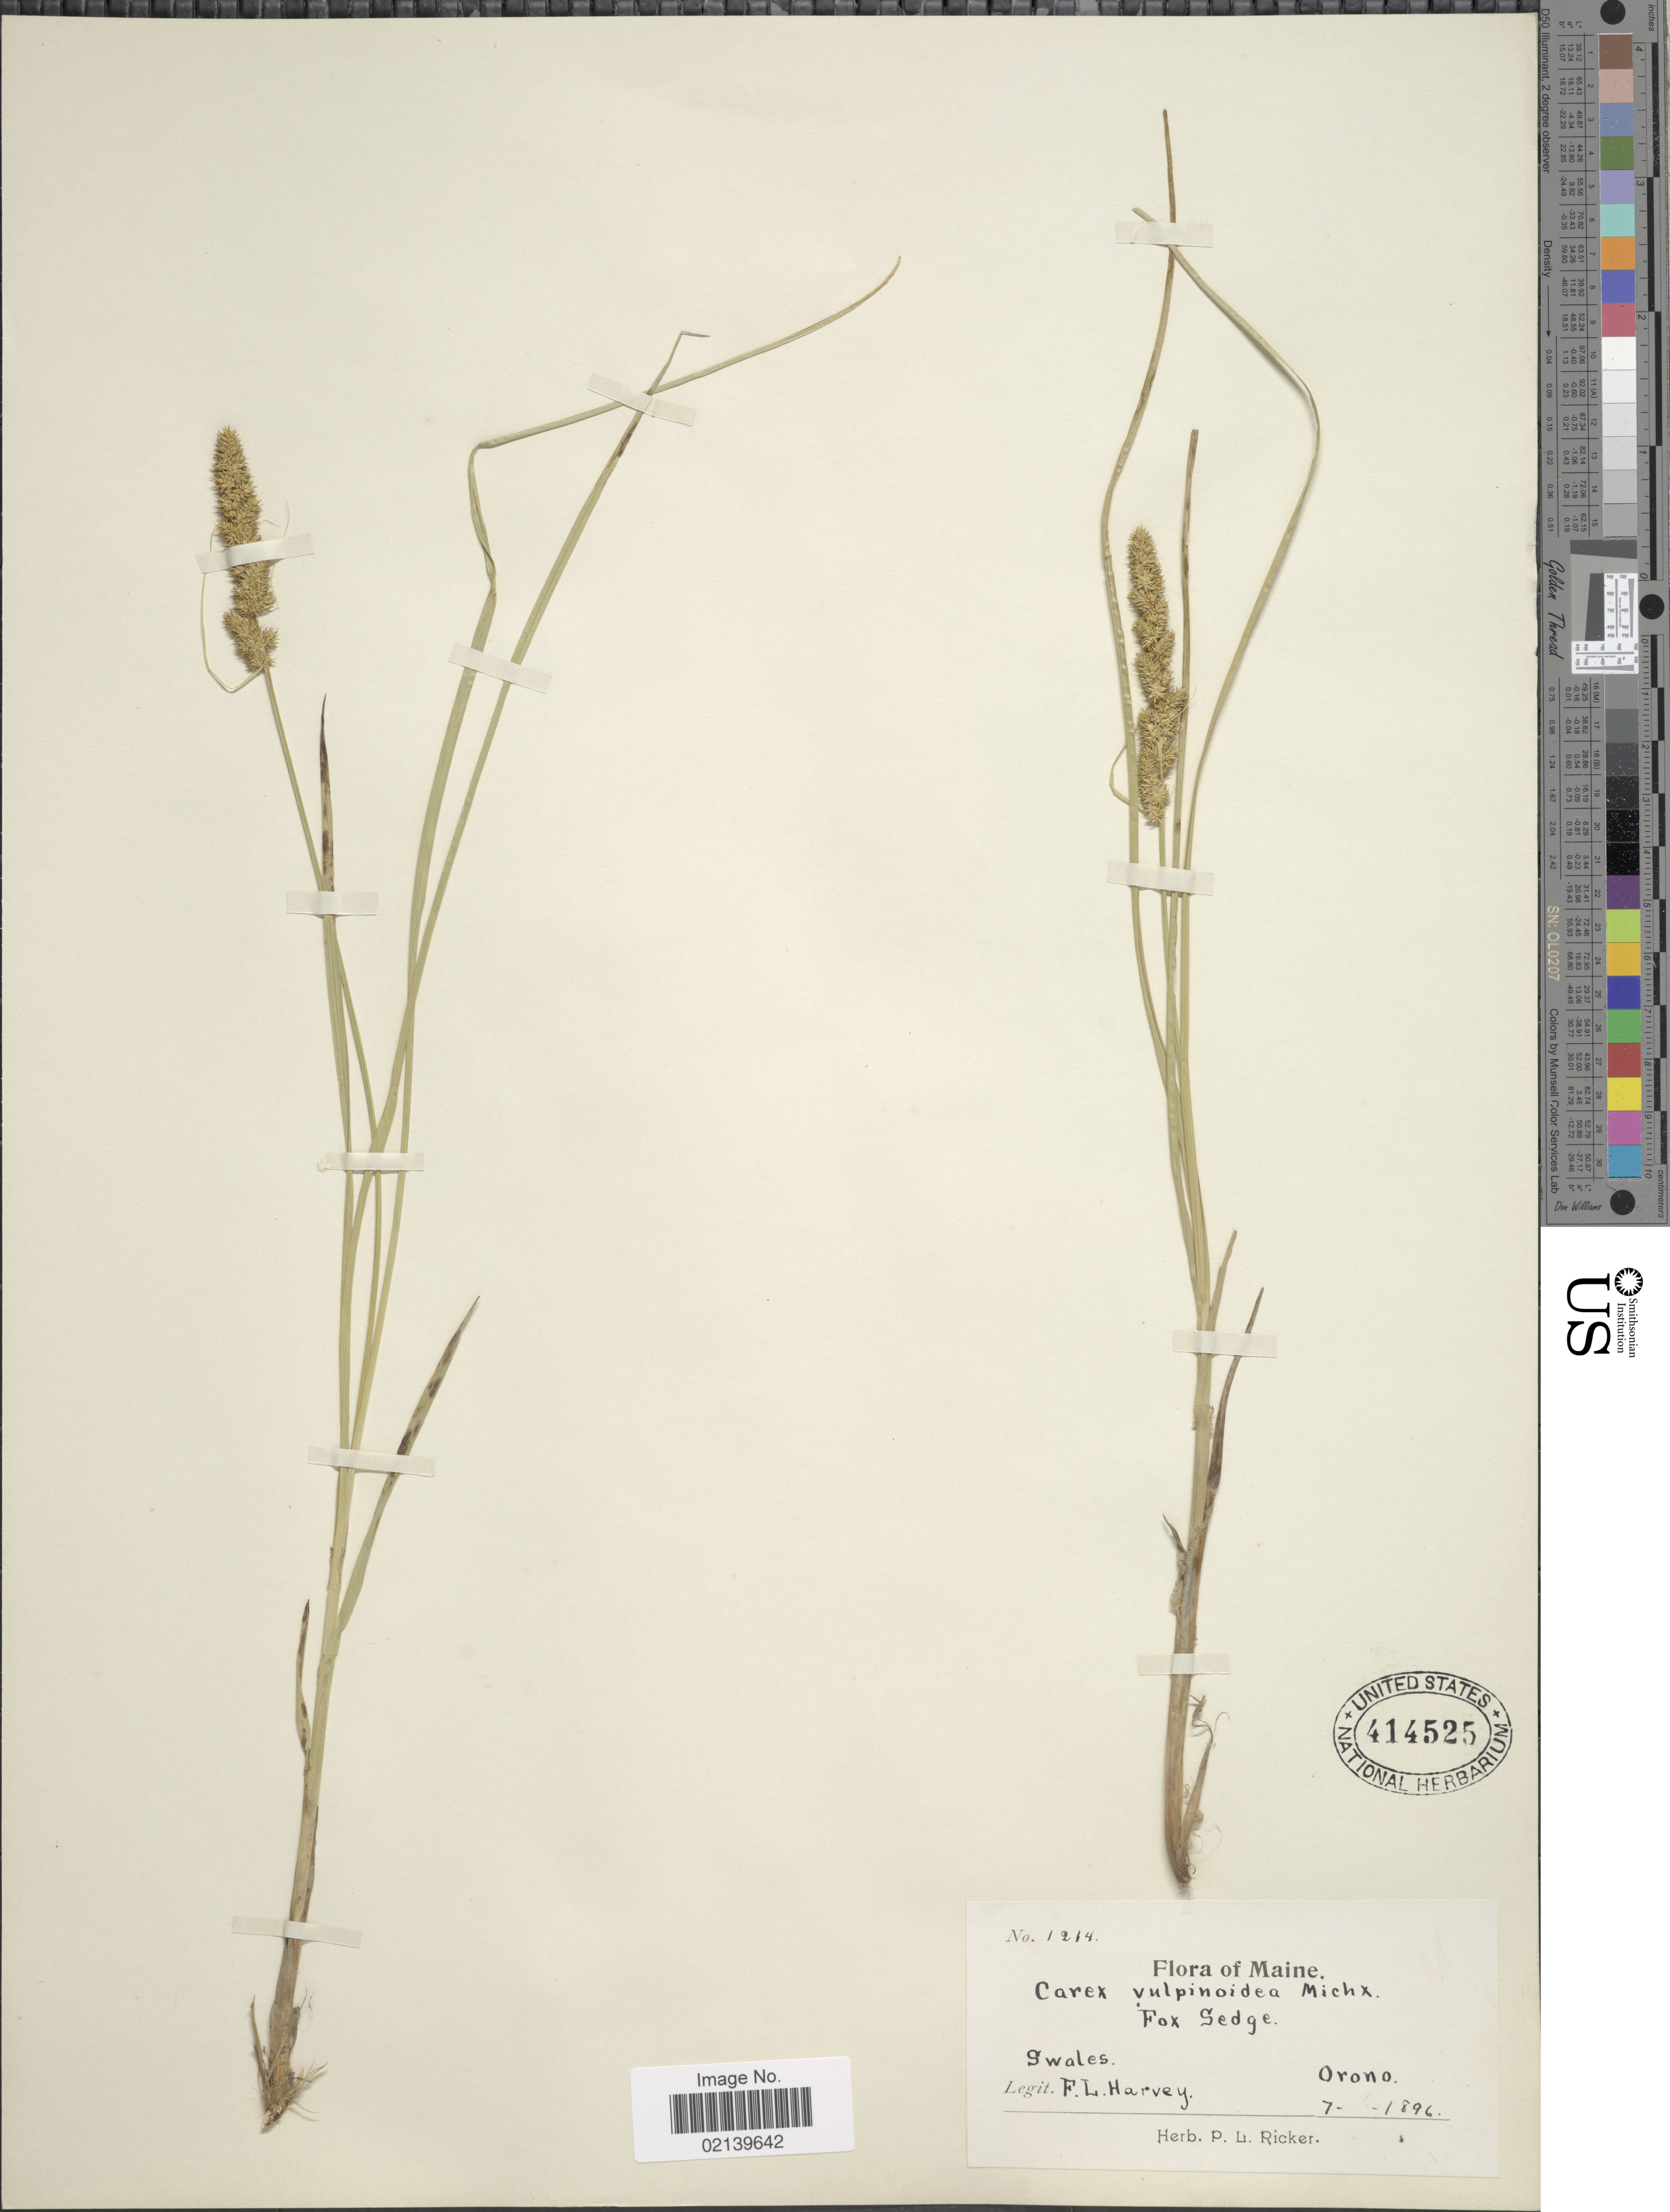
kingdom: Plantae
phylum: Tracheophyta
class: Liliopsida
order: Poales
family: Cyperaceae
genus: Carex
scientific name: Carex vulpinoidea Michx.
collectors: F. L. Harvey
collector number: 1214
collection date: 1896-07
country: United States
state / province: Maine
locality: Orono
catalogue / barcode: US 414525